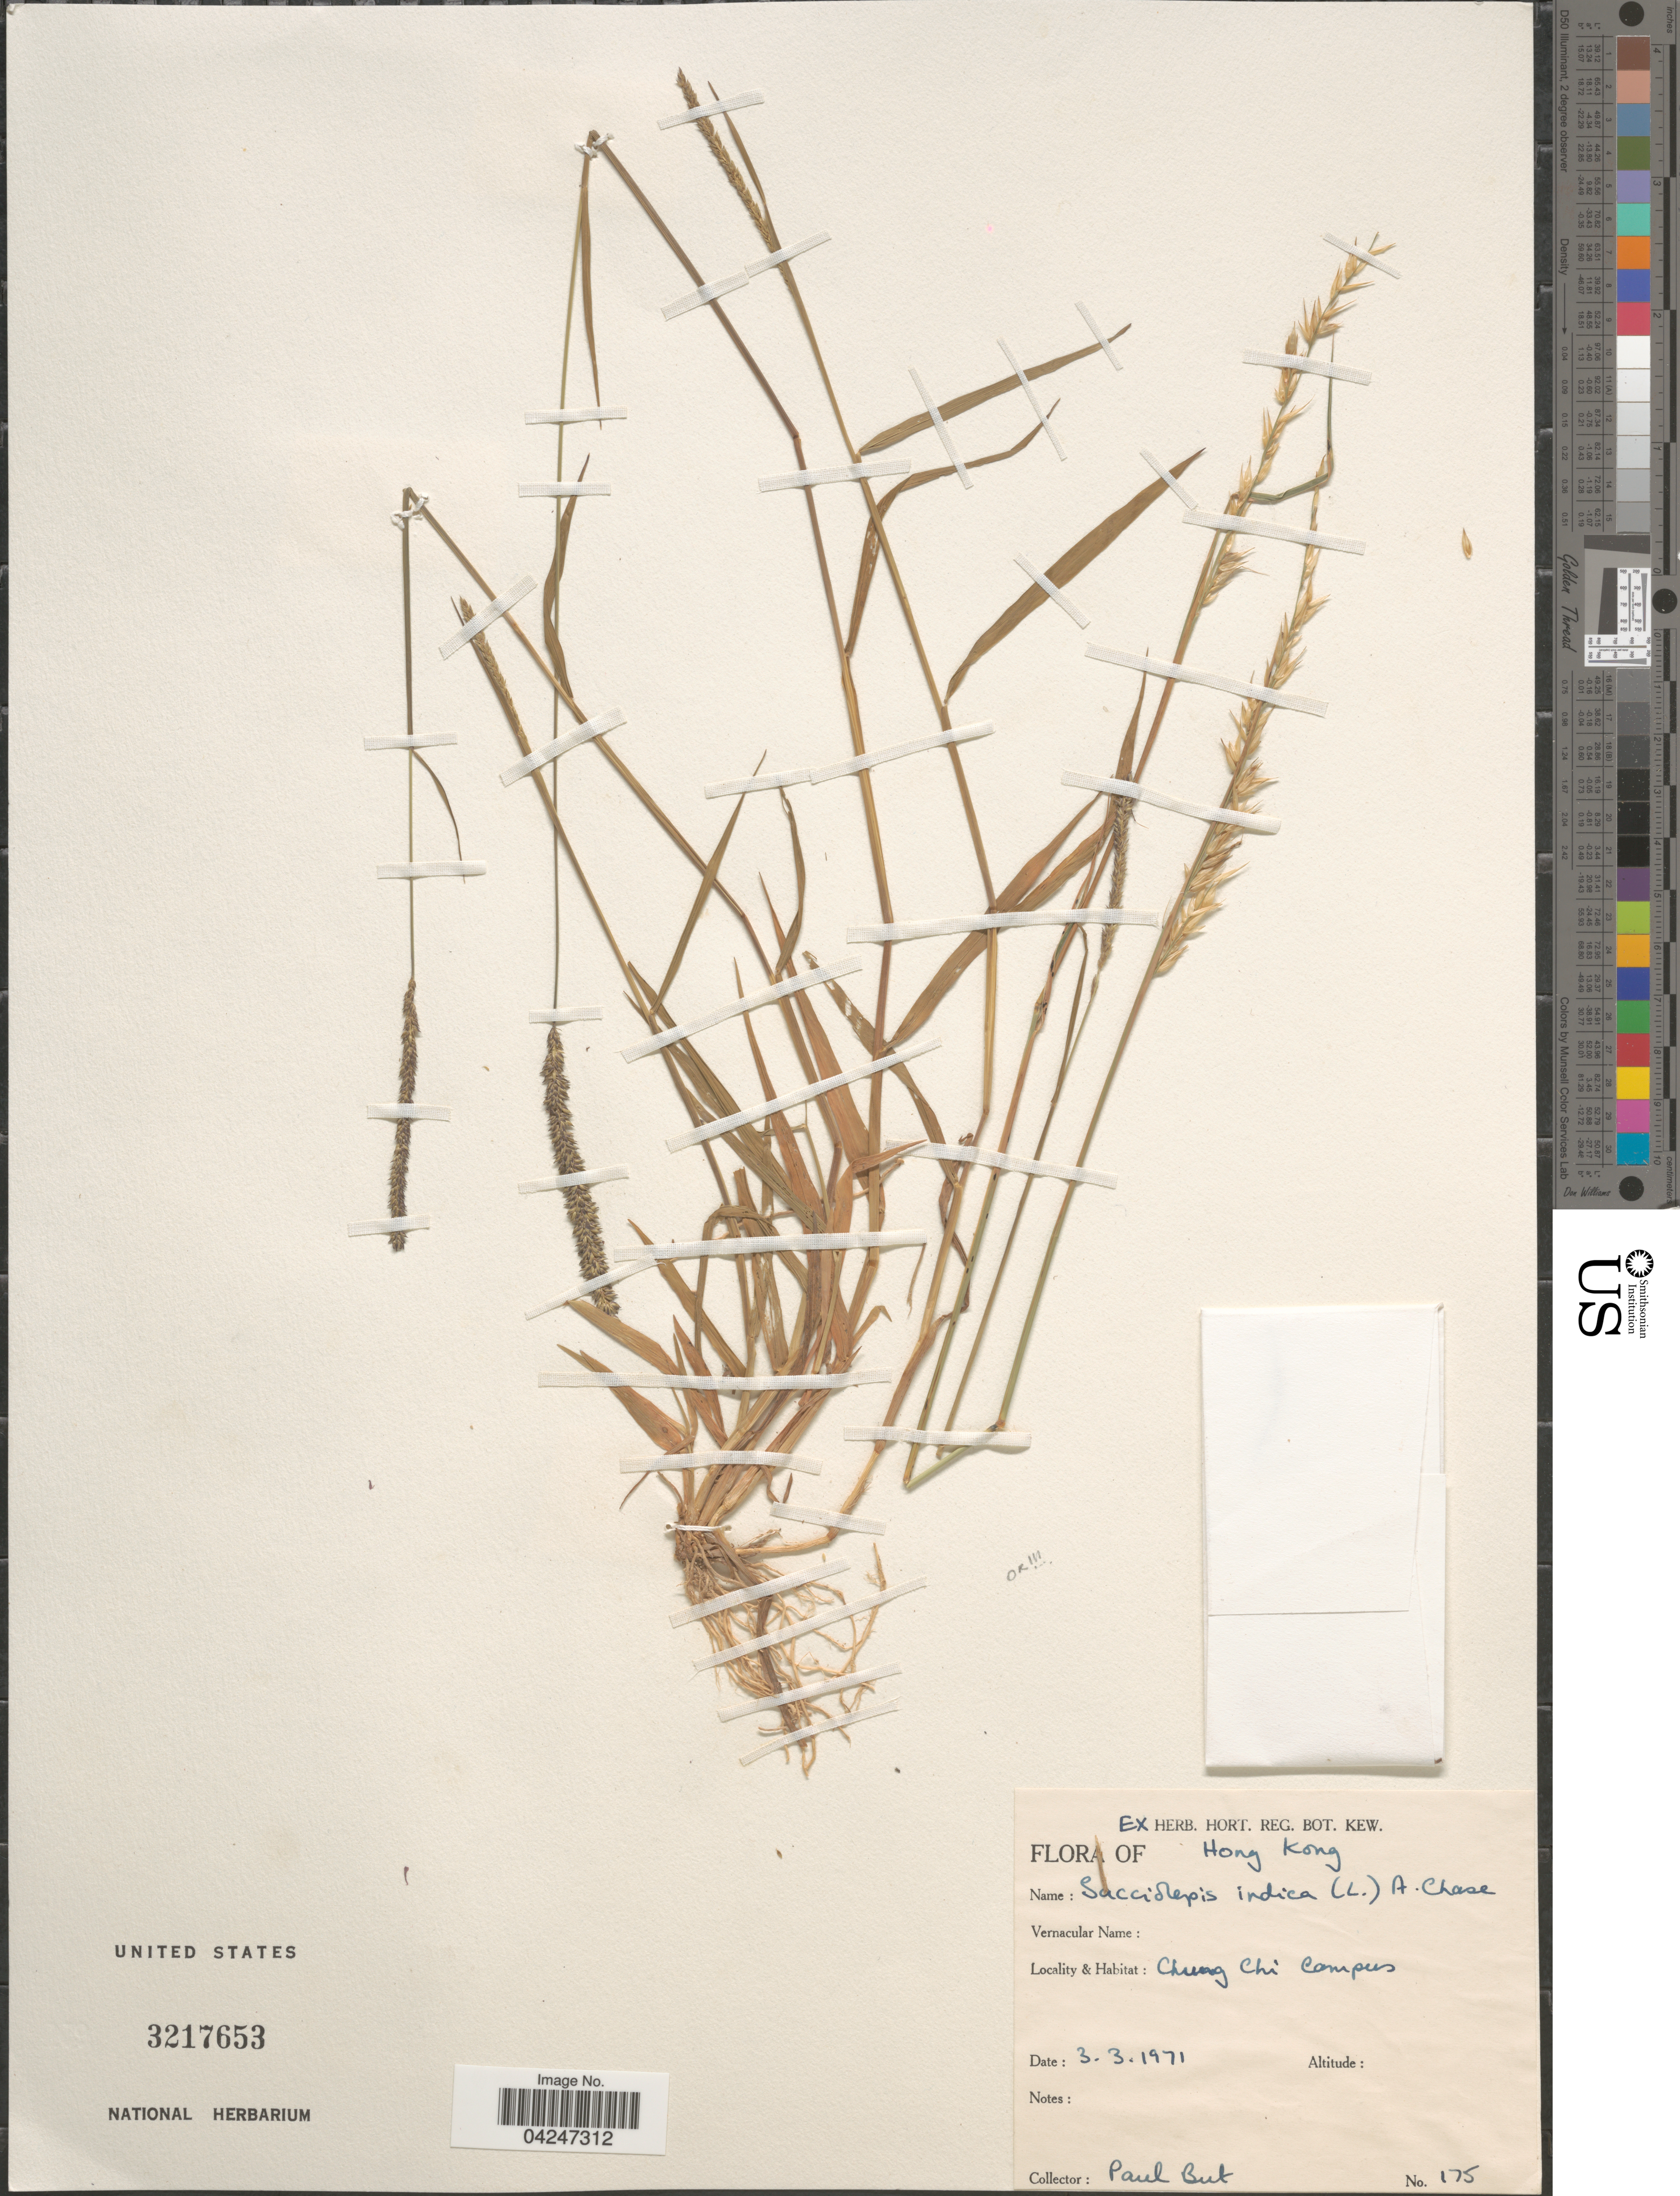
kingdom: Plantae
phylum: Tracheophyta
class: Liliopsida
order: Poales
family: Poaceae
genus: Sacciolepis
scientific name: Sacciolepis indica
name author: (L.) Chase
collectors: P. But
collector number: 175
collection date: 1971-03-03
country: China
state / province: Hong Kong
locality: Chung Chi Campus.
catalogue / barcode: US 3217653